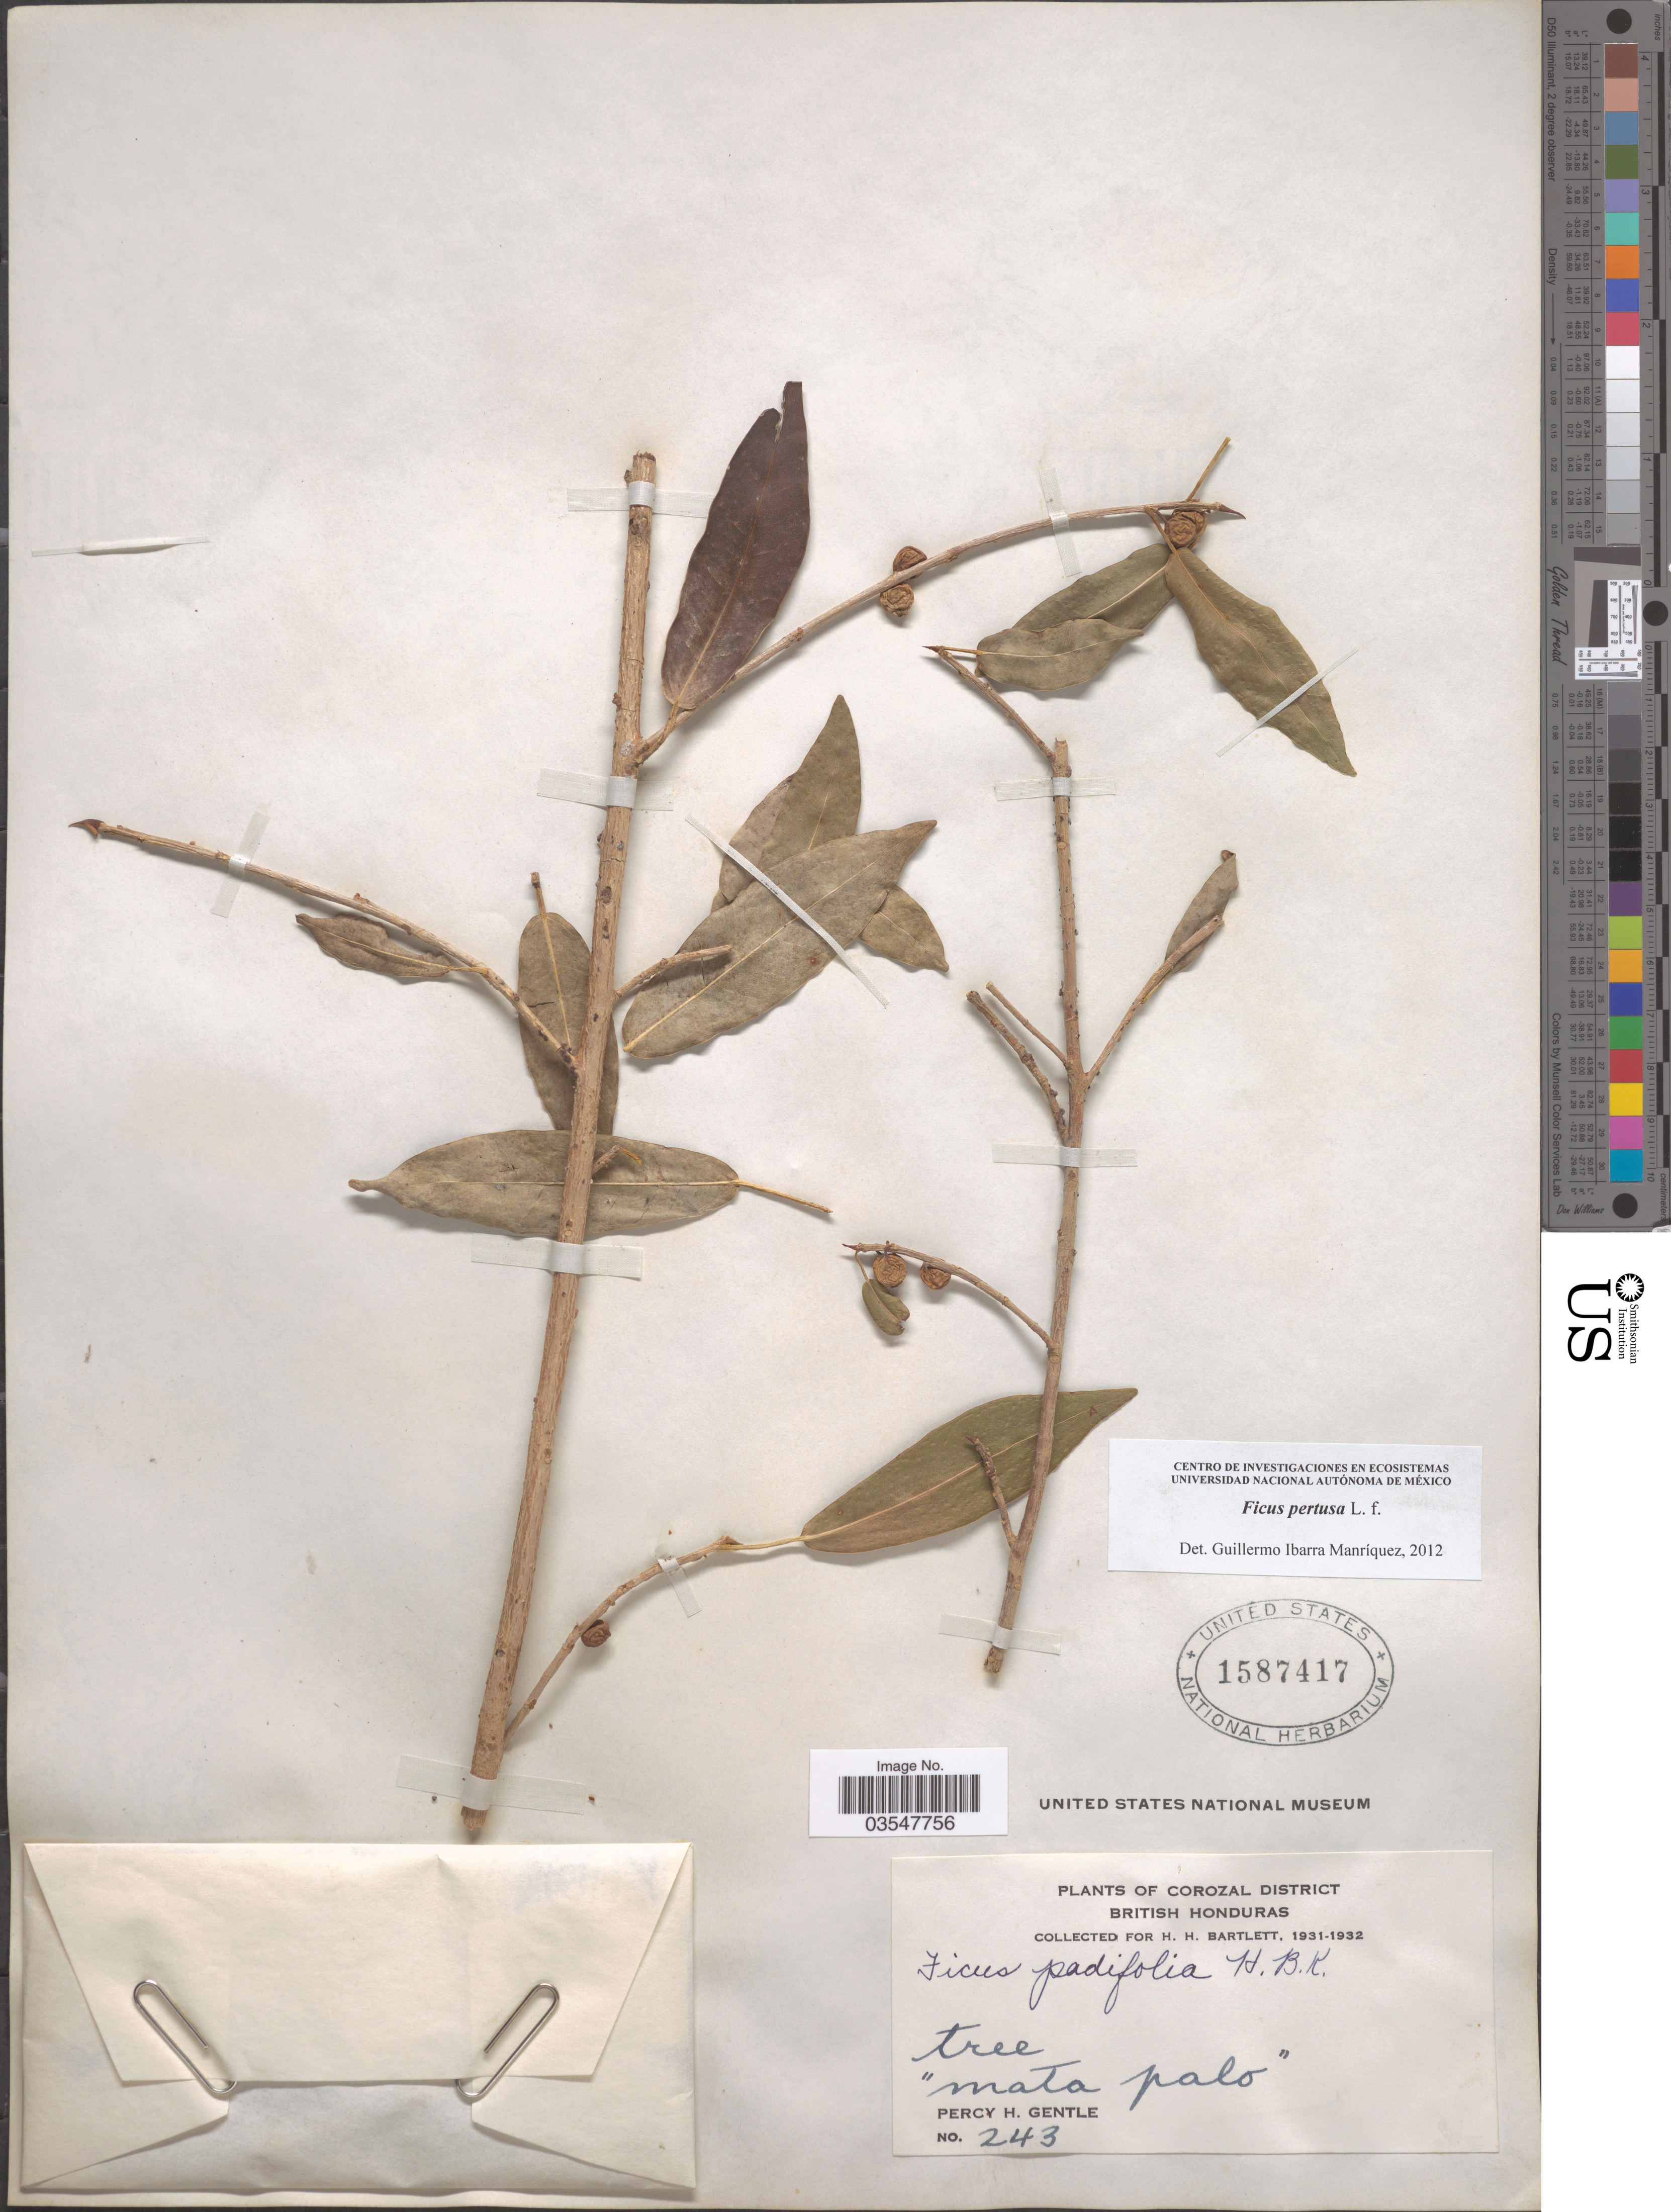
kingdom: Plantae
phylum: Tracheophyta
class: Magnoliopsida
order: Rosales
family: Moraceae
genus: Ficus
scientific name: Ficus pertusa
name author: L. f.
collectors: P. H. Gentle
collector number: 243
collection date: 1931/1932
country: Belize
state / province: Corozal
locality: Corozal District, British Honduras.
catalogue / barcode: US 1587417